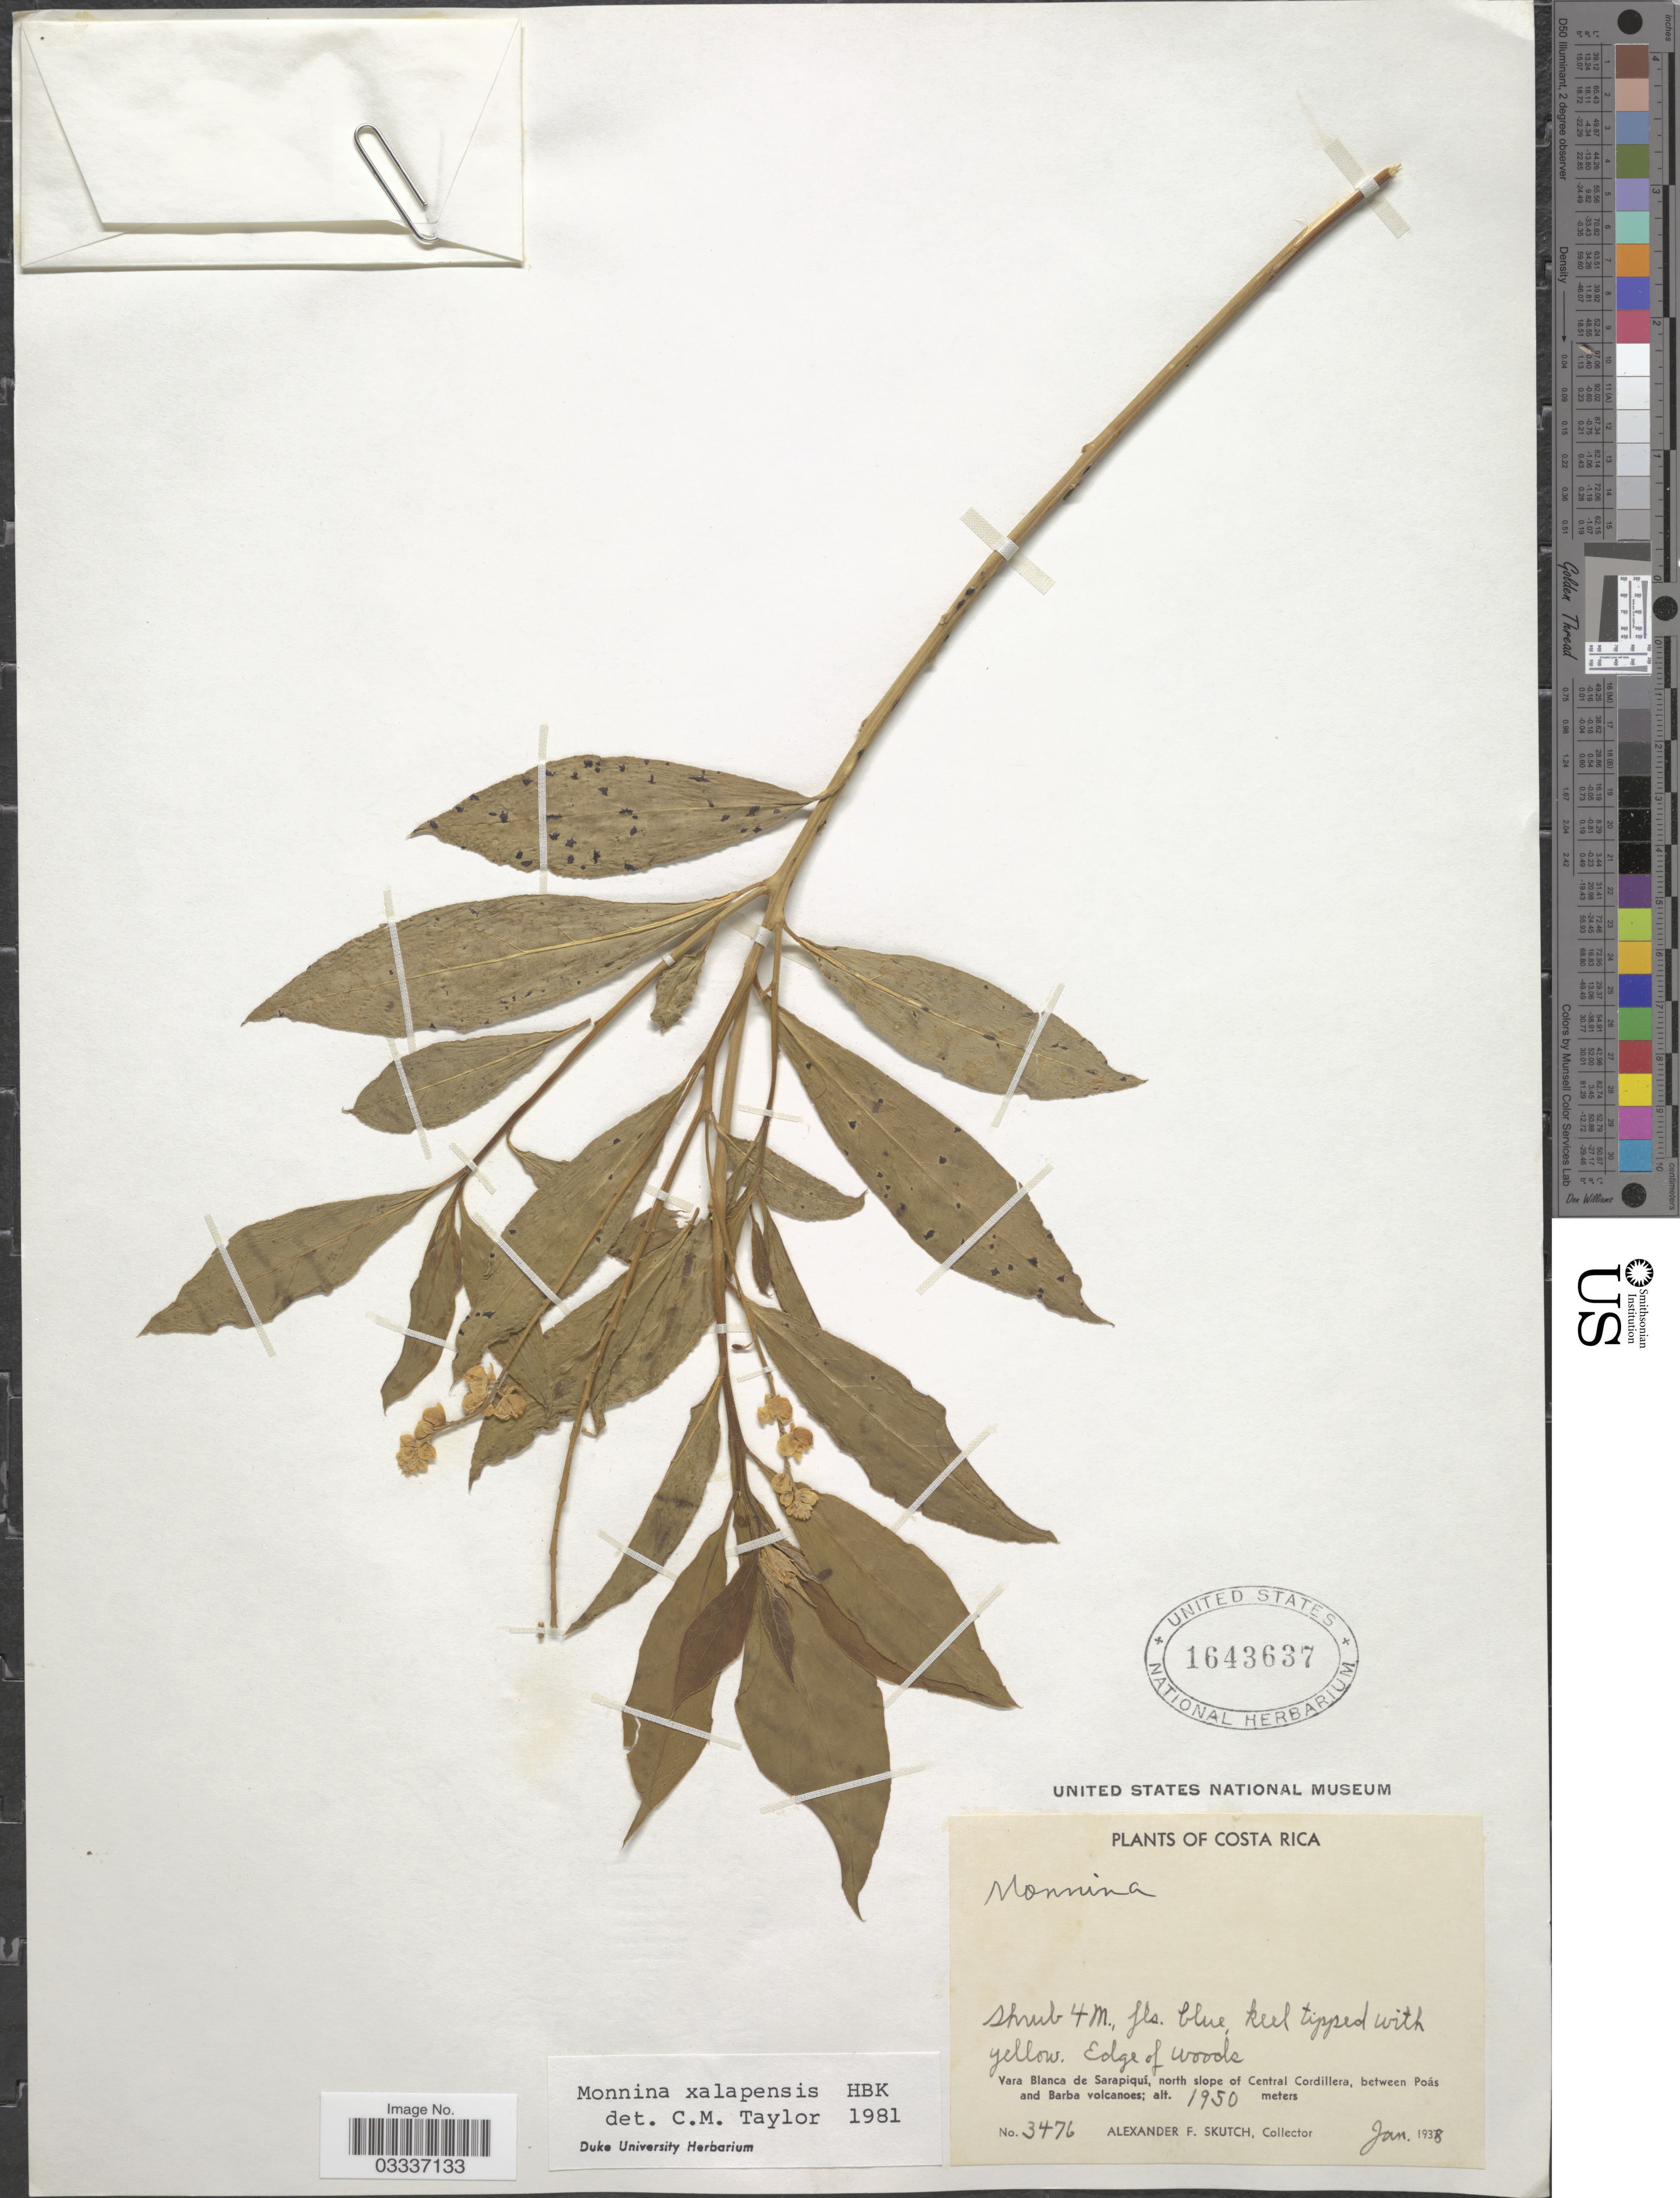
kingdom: Plantae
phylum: Tracheophyta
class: Magnoliopsida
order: Fabales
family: Polygalaceae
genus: Monnina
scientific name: Monnina xalapensis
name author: Kunth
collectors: A. F. Skutch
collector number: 3476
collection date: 1938-01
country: Costa Rica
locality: Yara Blanca de Sarapiquí, north slope of Central Cordillera, between Poás and Barba volcanoes.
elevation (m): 1950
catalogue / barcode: US 1643637